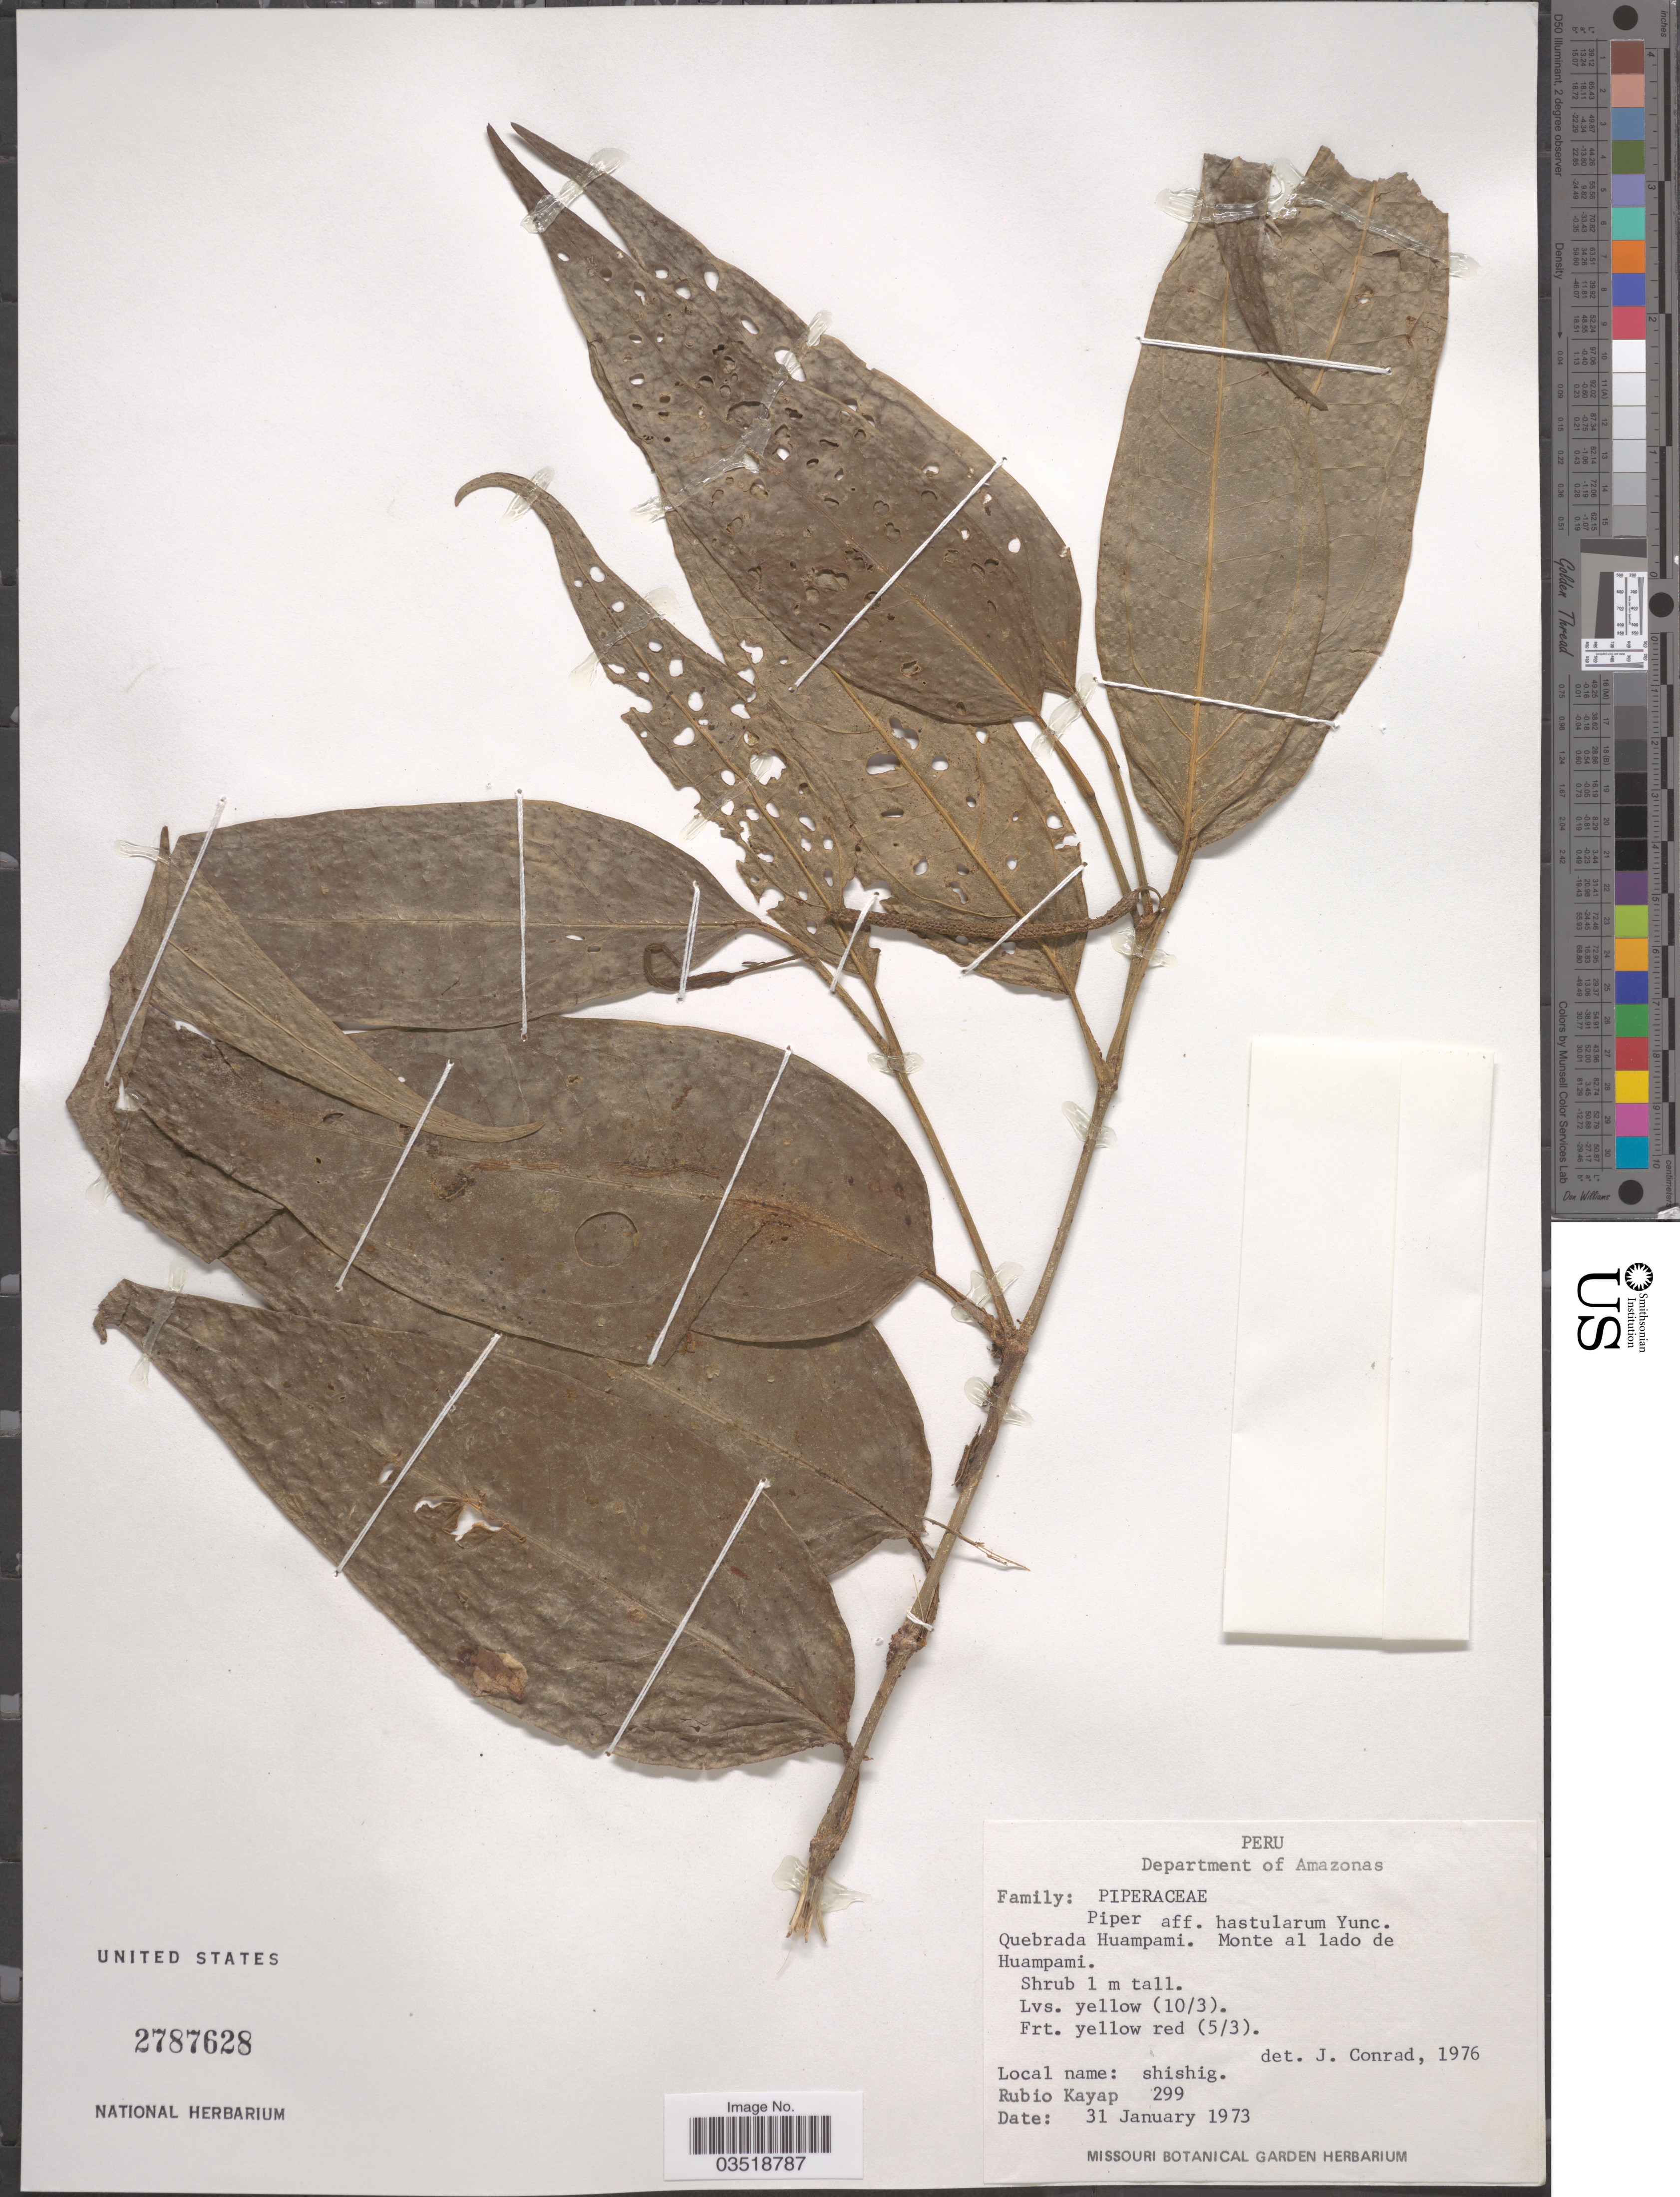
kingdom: Plantae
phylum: Tracheophyta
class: Magnoliopsida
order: Piperales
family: Piperaceae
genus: Piper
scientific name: Piper sp.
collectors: R. Kayap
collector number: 299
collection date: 1973-01-31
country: Peru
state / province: Amazonas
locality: Department of Amazonas. Quebrada Huampami, Monte al lado de Huampami.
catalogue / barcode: US 2787628